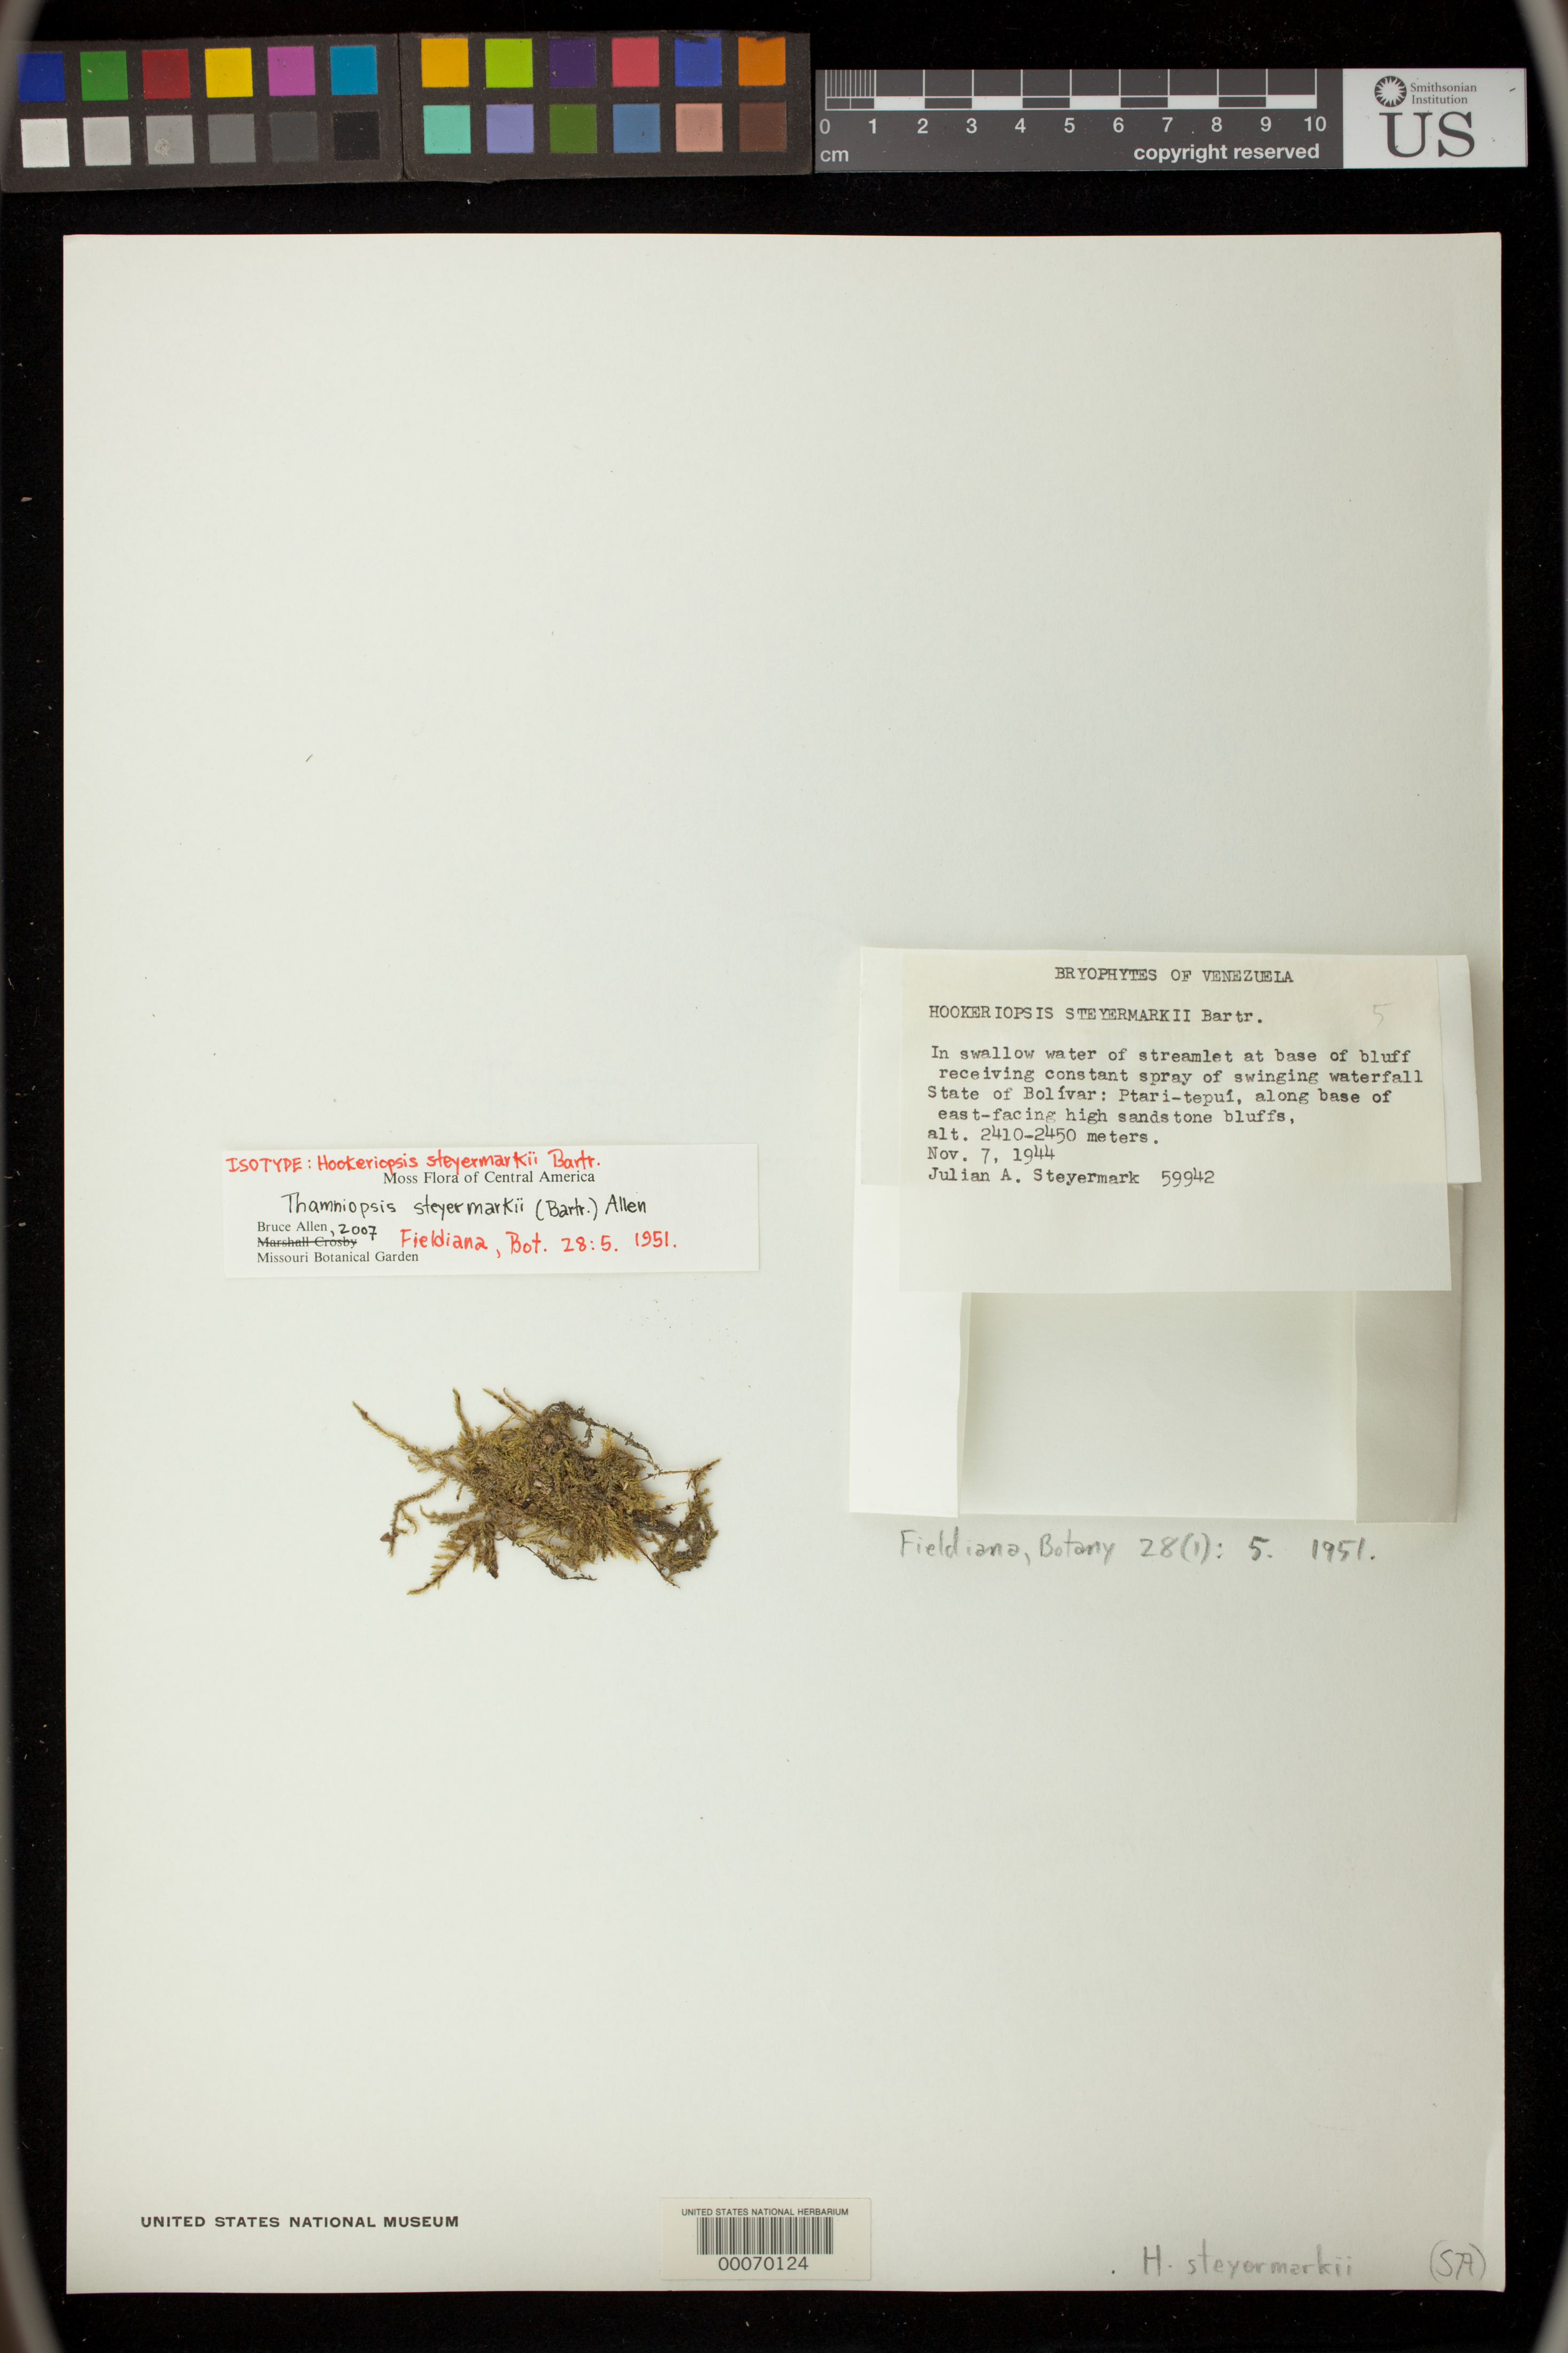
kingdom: Plantae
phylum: Bryophyta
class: Bryopsida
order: Hookeriales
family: Pilotrichaceae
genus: Hookeriopsis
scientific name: Hookeriopsis steyermarkii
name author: E.B. Bartram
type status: Isotype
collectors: J. Steyermark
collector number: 59942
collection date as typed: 07 Nov 1944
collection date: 1944-11-07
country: Venezuela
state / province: Bolivar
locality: Ptari-tepui.